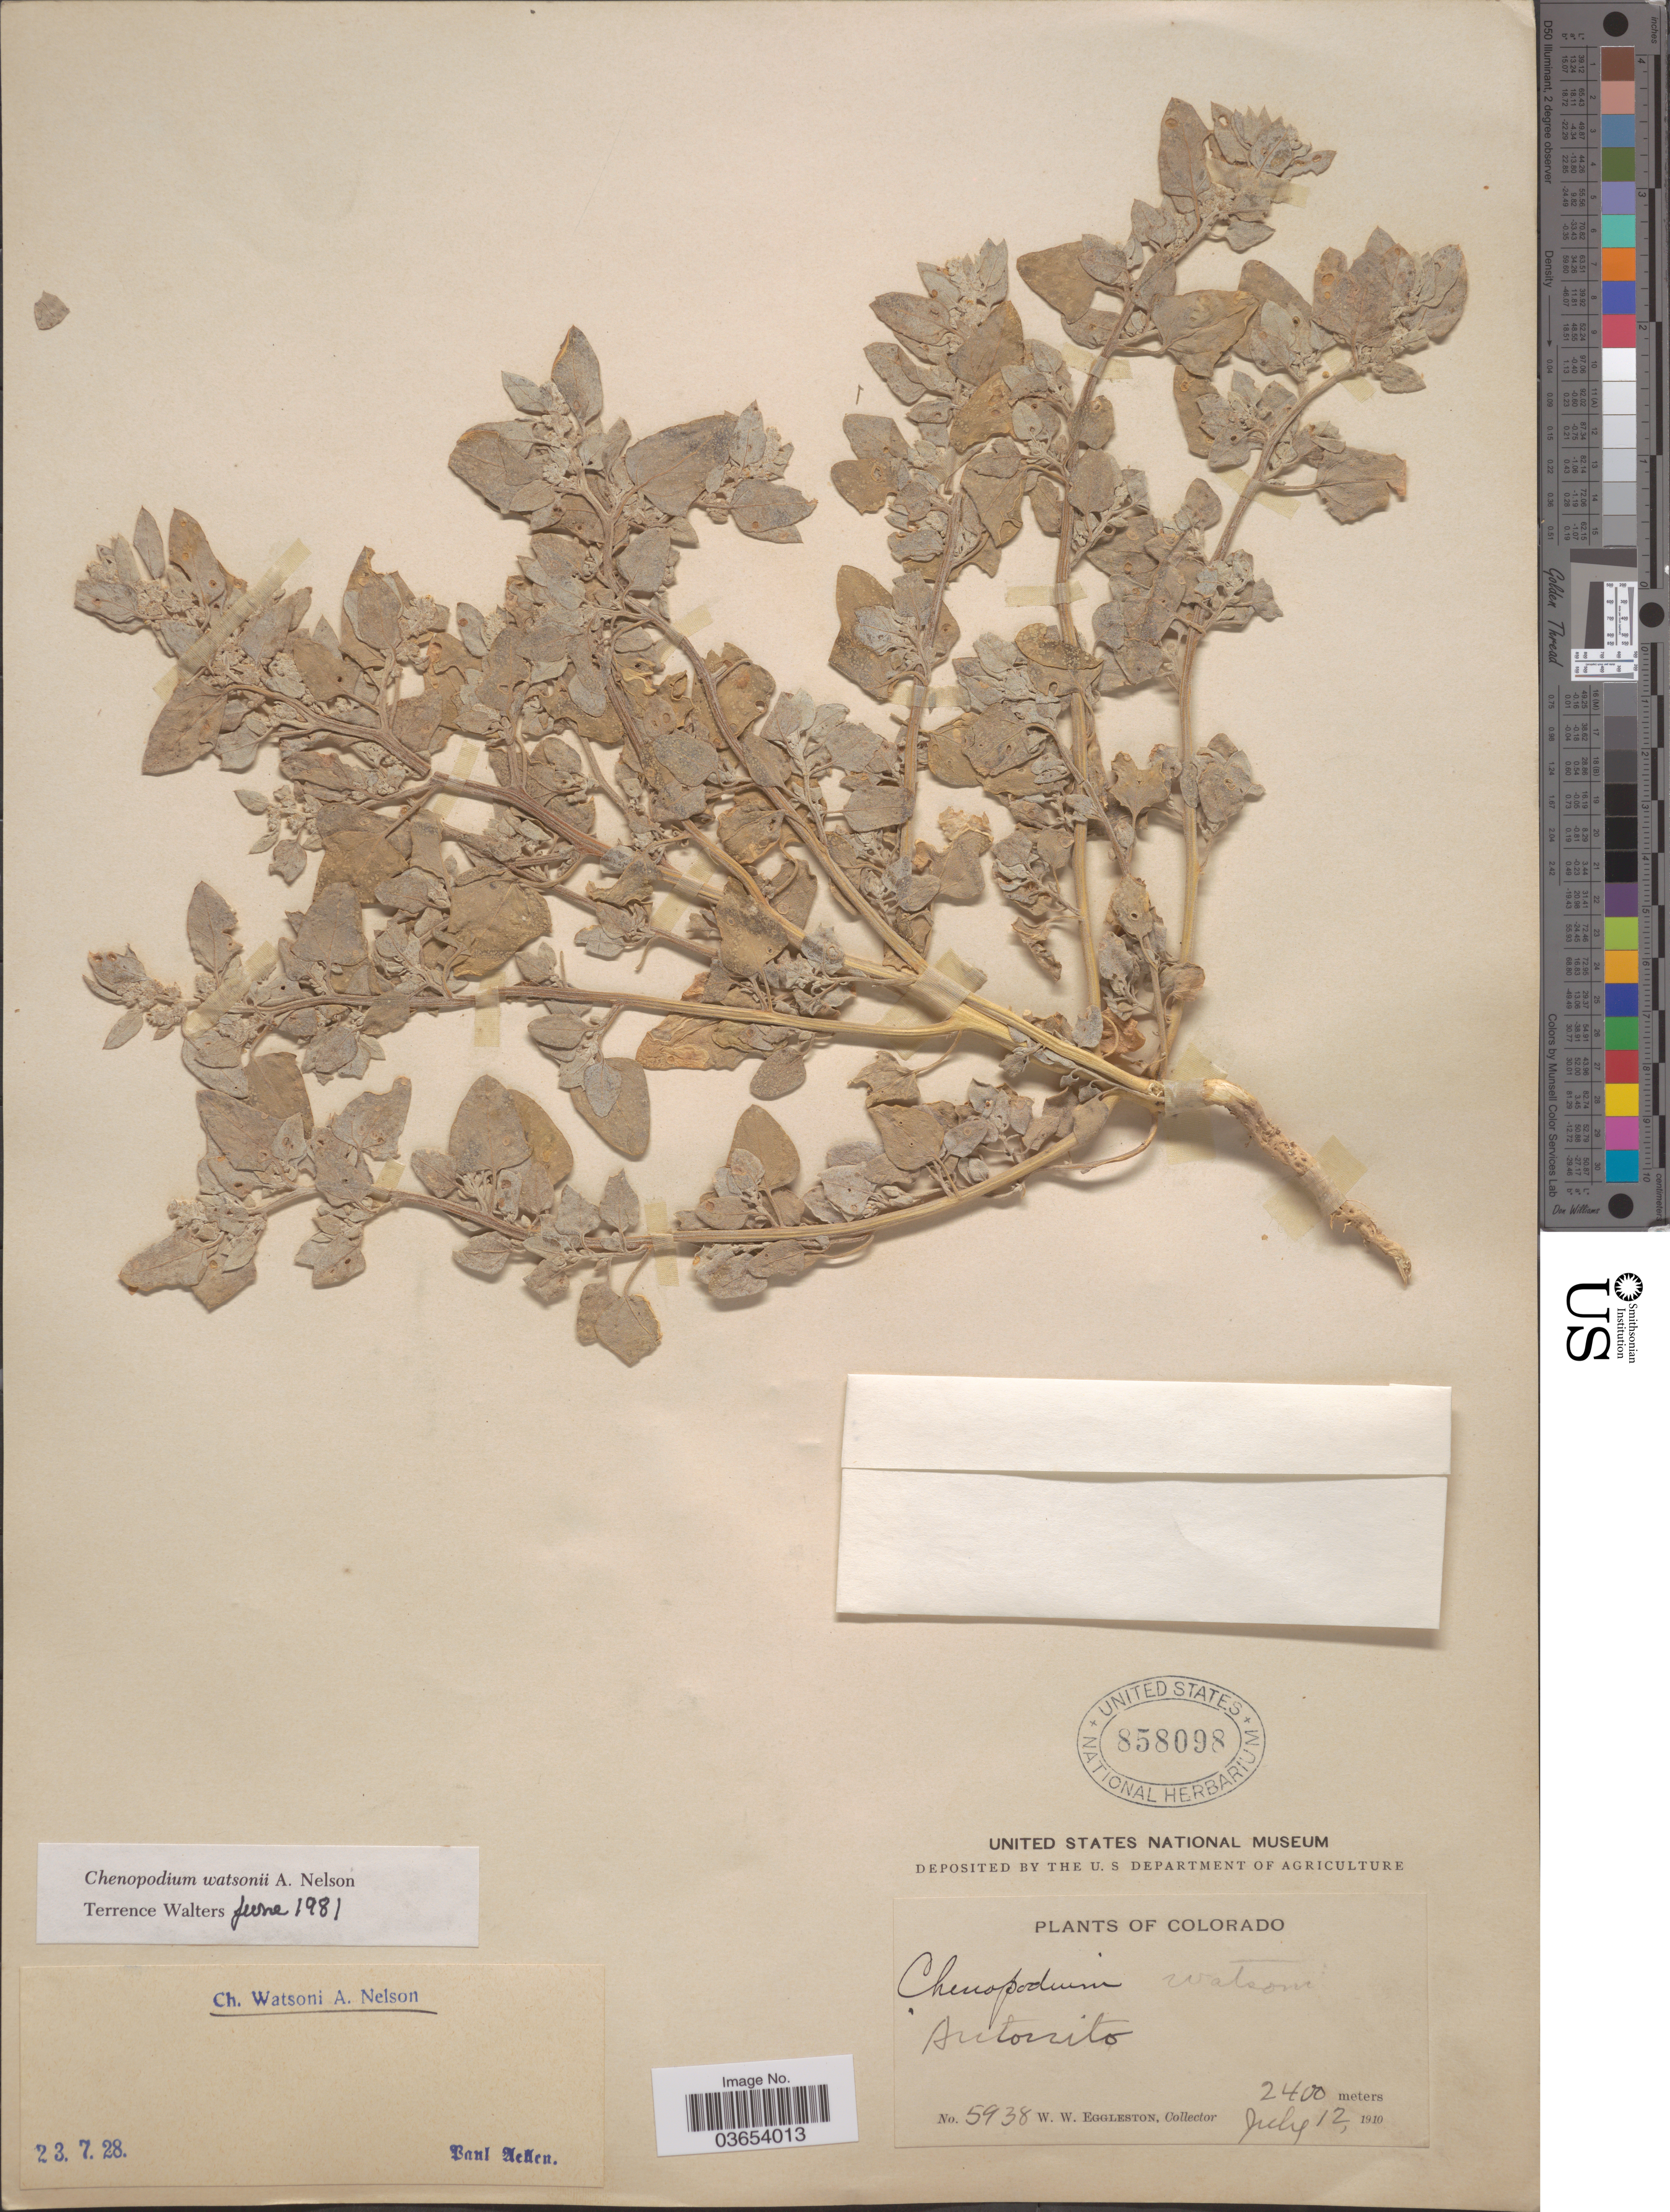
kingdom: Plantae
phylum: Tracheophyta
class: Magnoliopsida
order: Caryophyllales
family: Amaranthaceae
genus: Chenopodium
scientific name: Chenopodium watsonii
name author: A. Nelson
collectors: W. W. Eggleston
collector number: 5938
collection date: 1910-07-12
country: United States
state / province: Colorado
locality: Antonito.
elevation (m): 2400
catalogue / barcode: US 858098